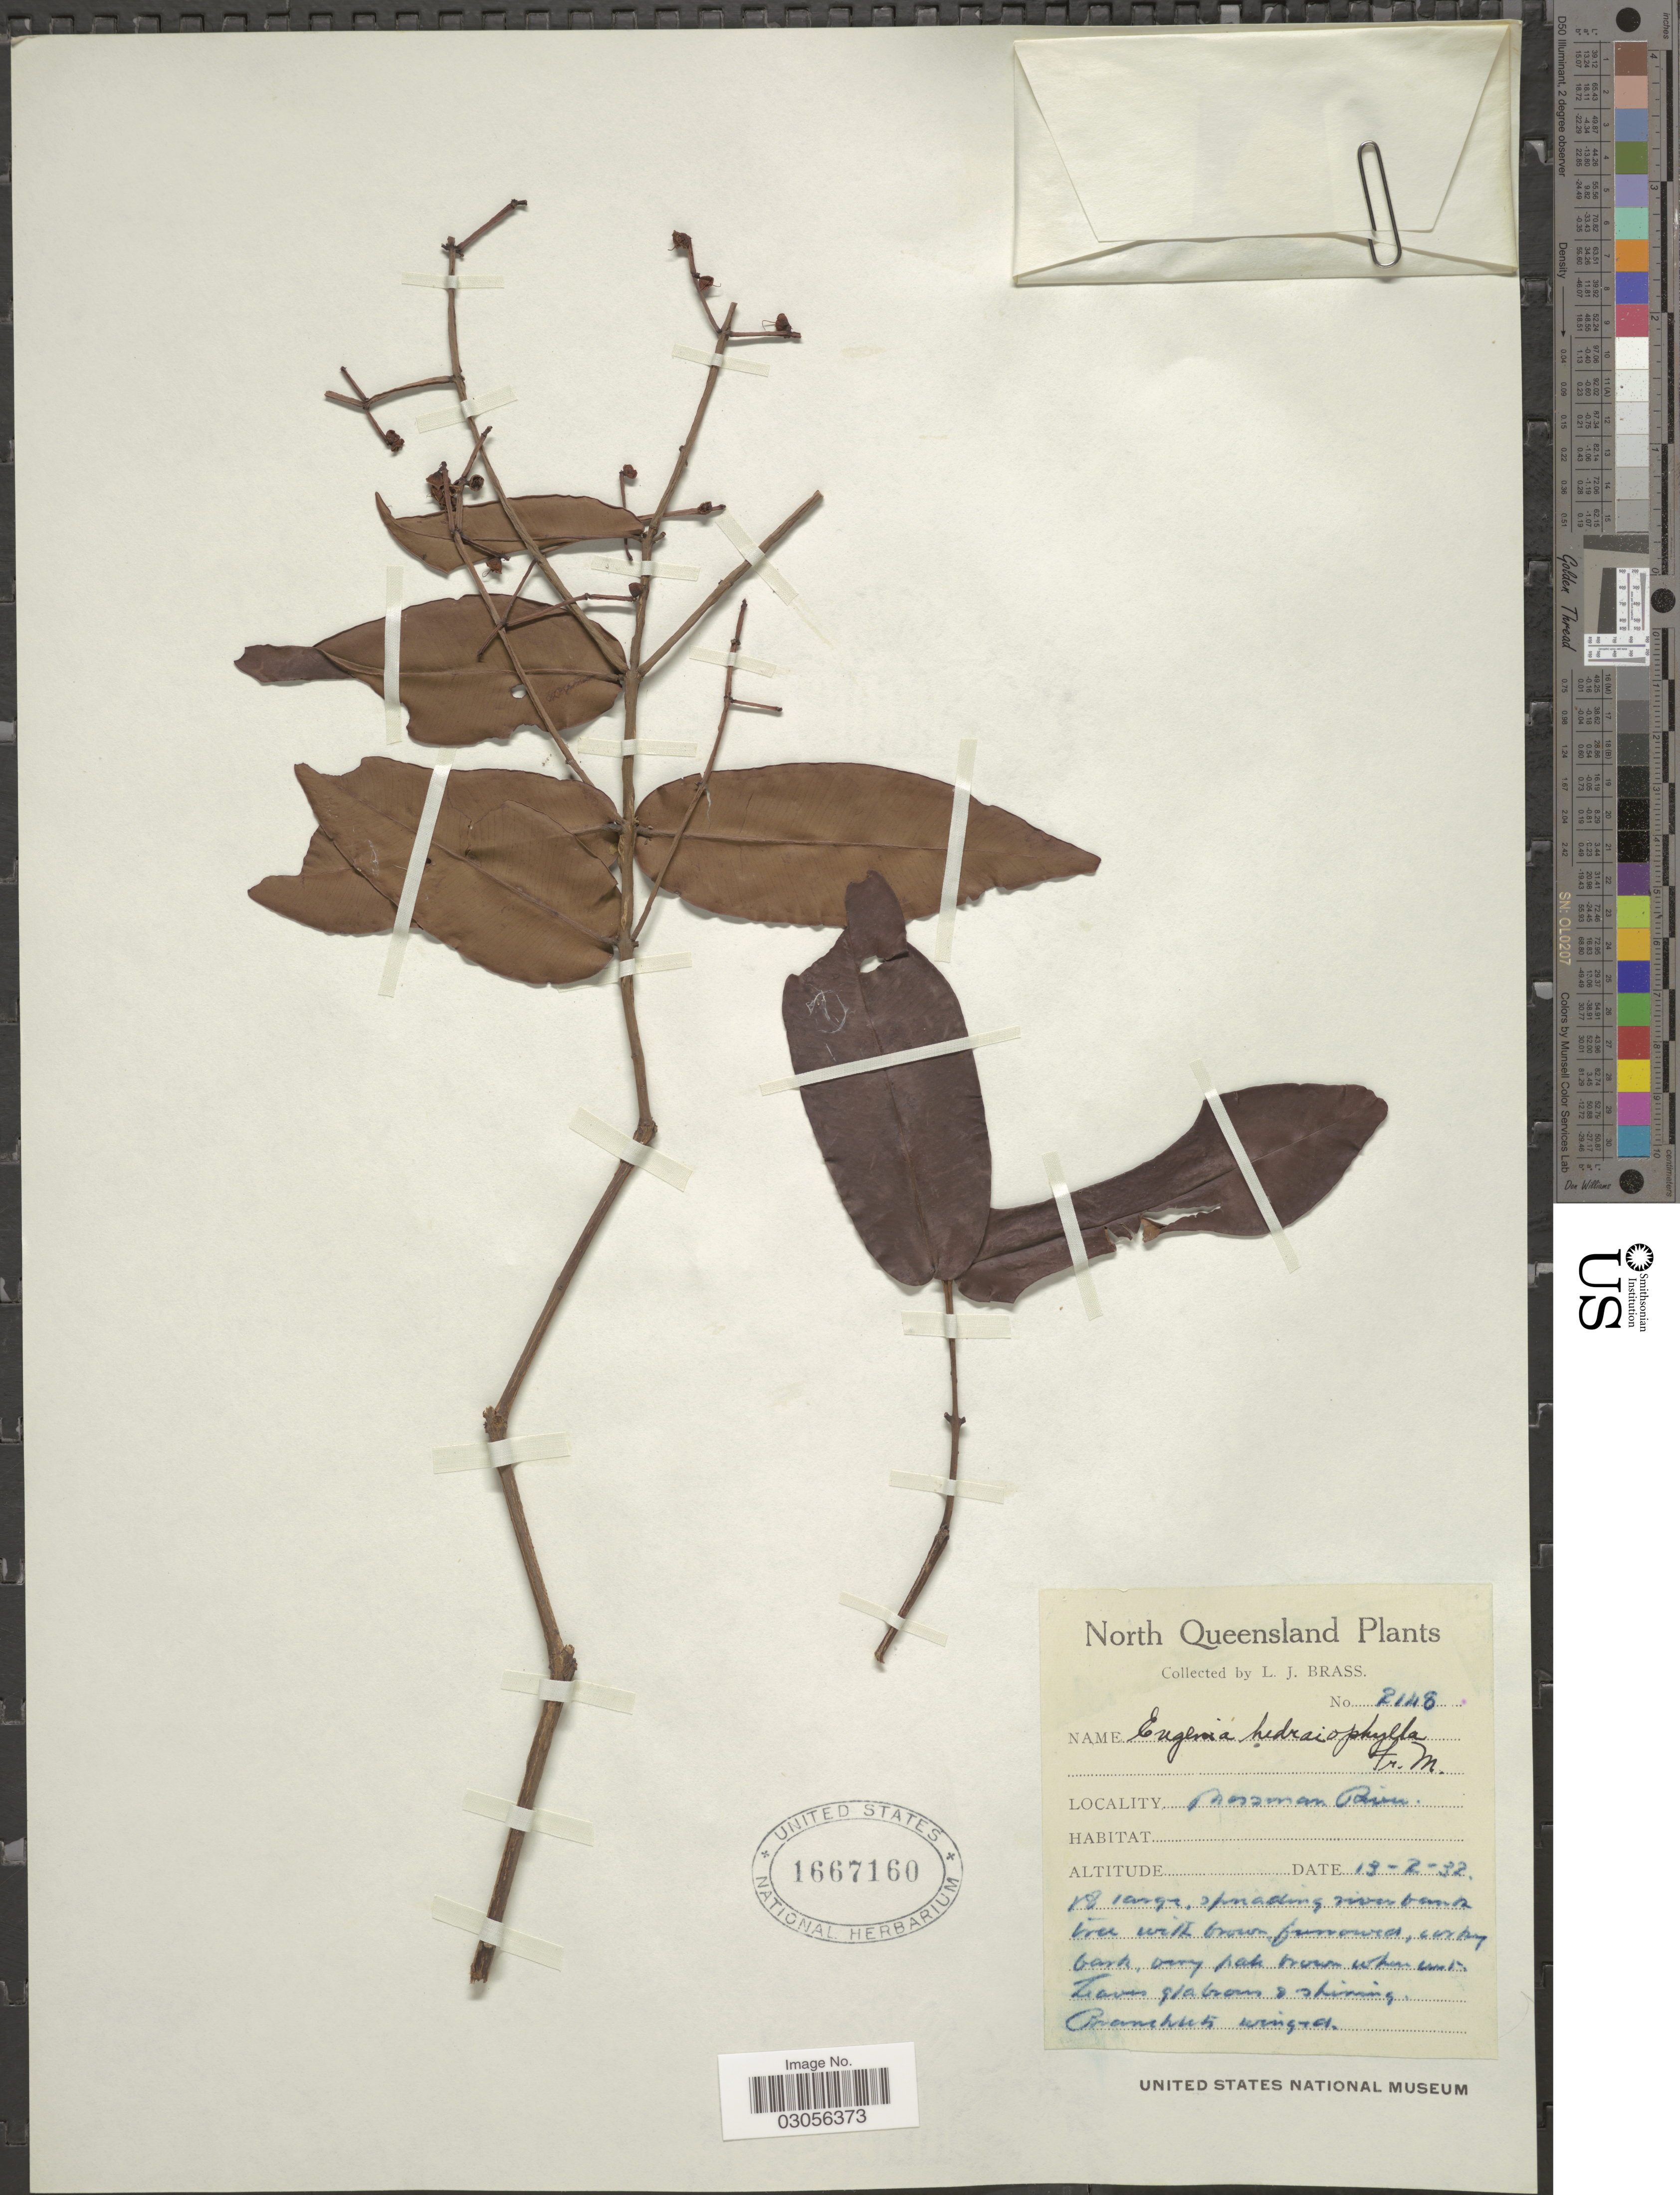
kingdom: Plantae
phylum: Tracheophyta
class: Magnoliopsida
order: Myrtales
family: Myrtaceae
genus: Syzygium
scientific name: Syzygium hedraiophyllum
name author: (F. Muell.) Craven & Biffin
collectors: L. J. Brass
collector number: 2148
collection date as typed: Transcribed d/m/y: 19/2/32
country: Australia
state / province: Queensland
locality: North Queensland, Mossman River.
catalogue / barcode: US 1667160